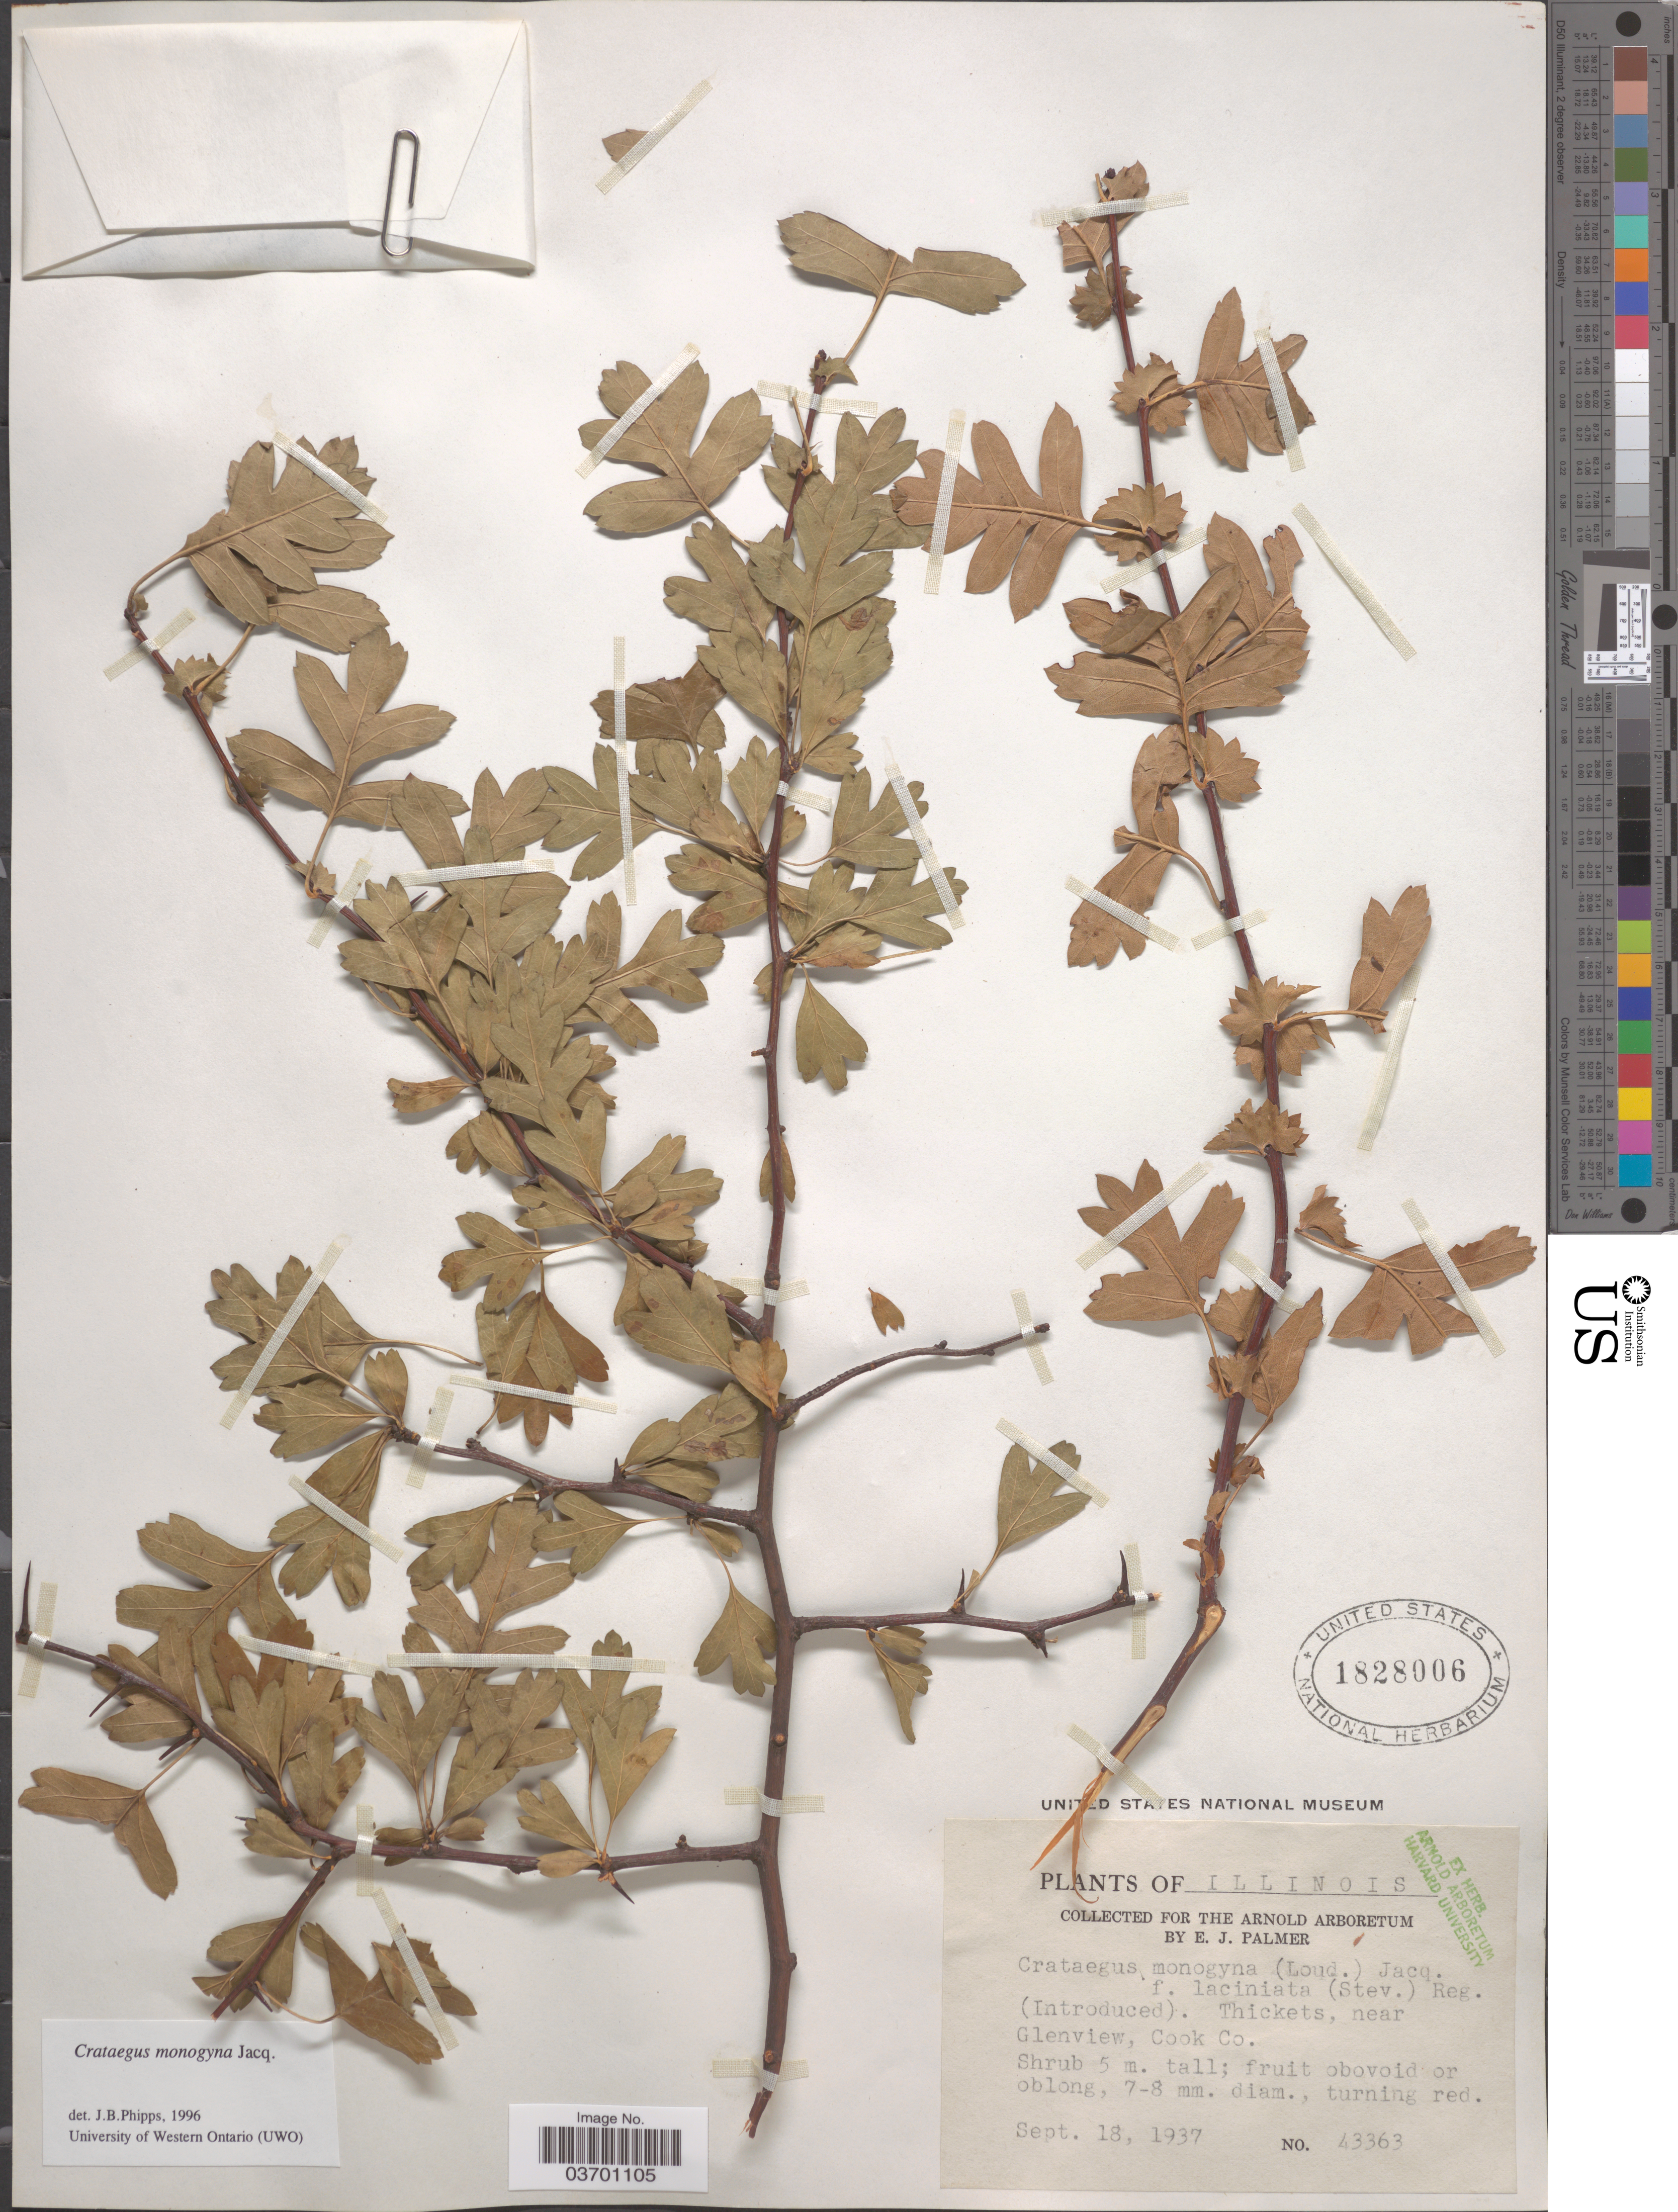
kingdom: Plantae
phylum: Tracheophyta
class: Magnoliopsida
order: Rosales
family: Rosaceae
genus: Crataegus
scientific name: Crataegus monogyna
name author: Lindin.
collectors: E. J. Palmer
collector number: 43363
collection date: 1937-09-18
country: United States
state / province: Illinois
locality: Near Glenview, Cook Co.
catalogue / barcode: US 1828006